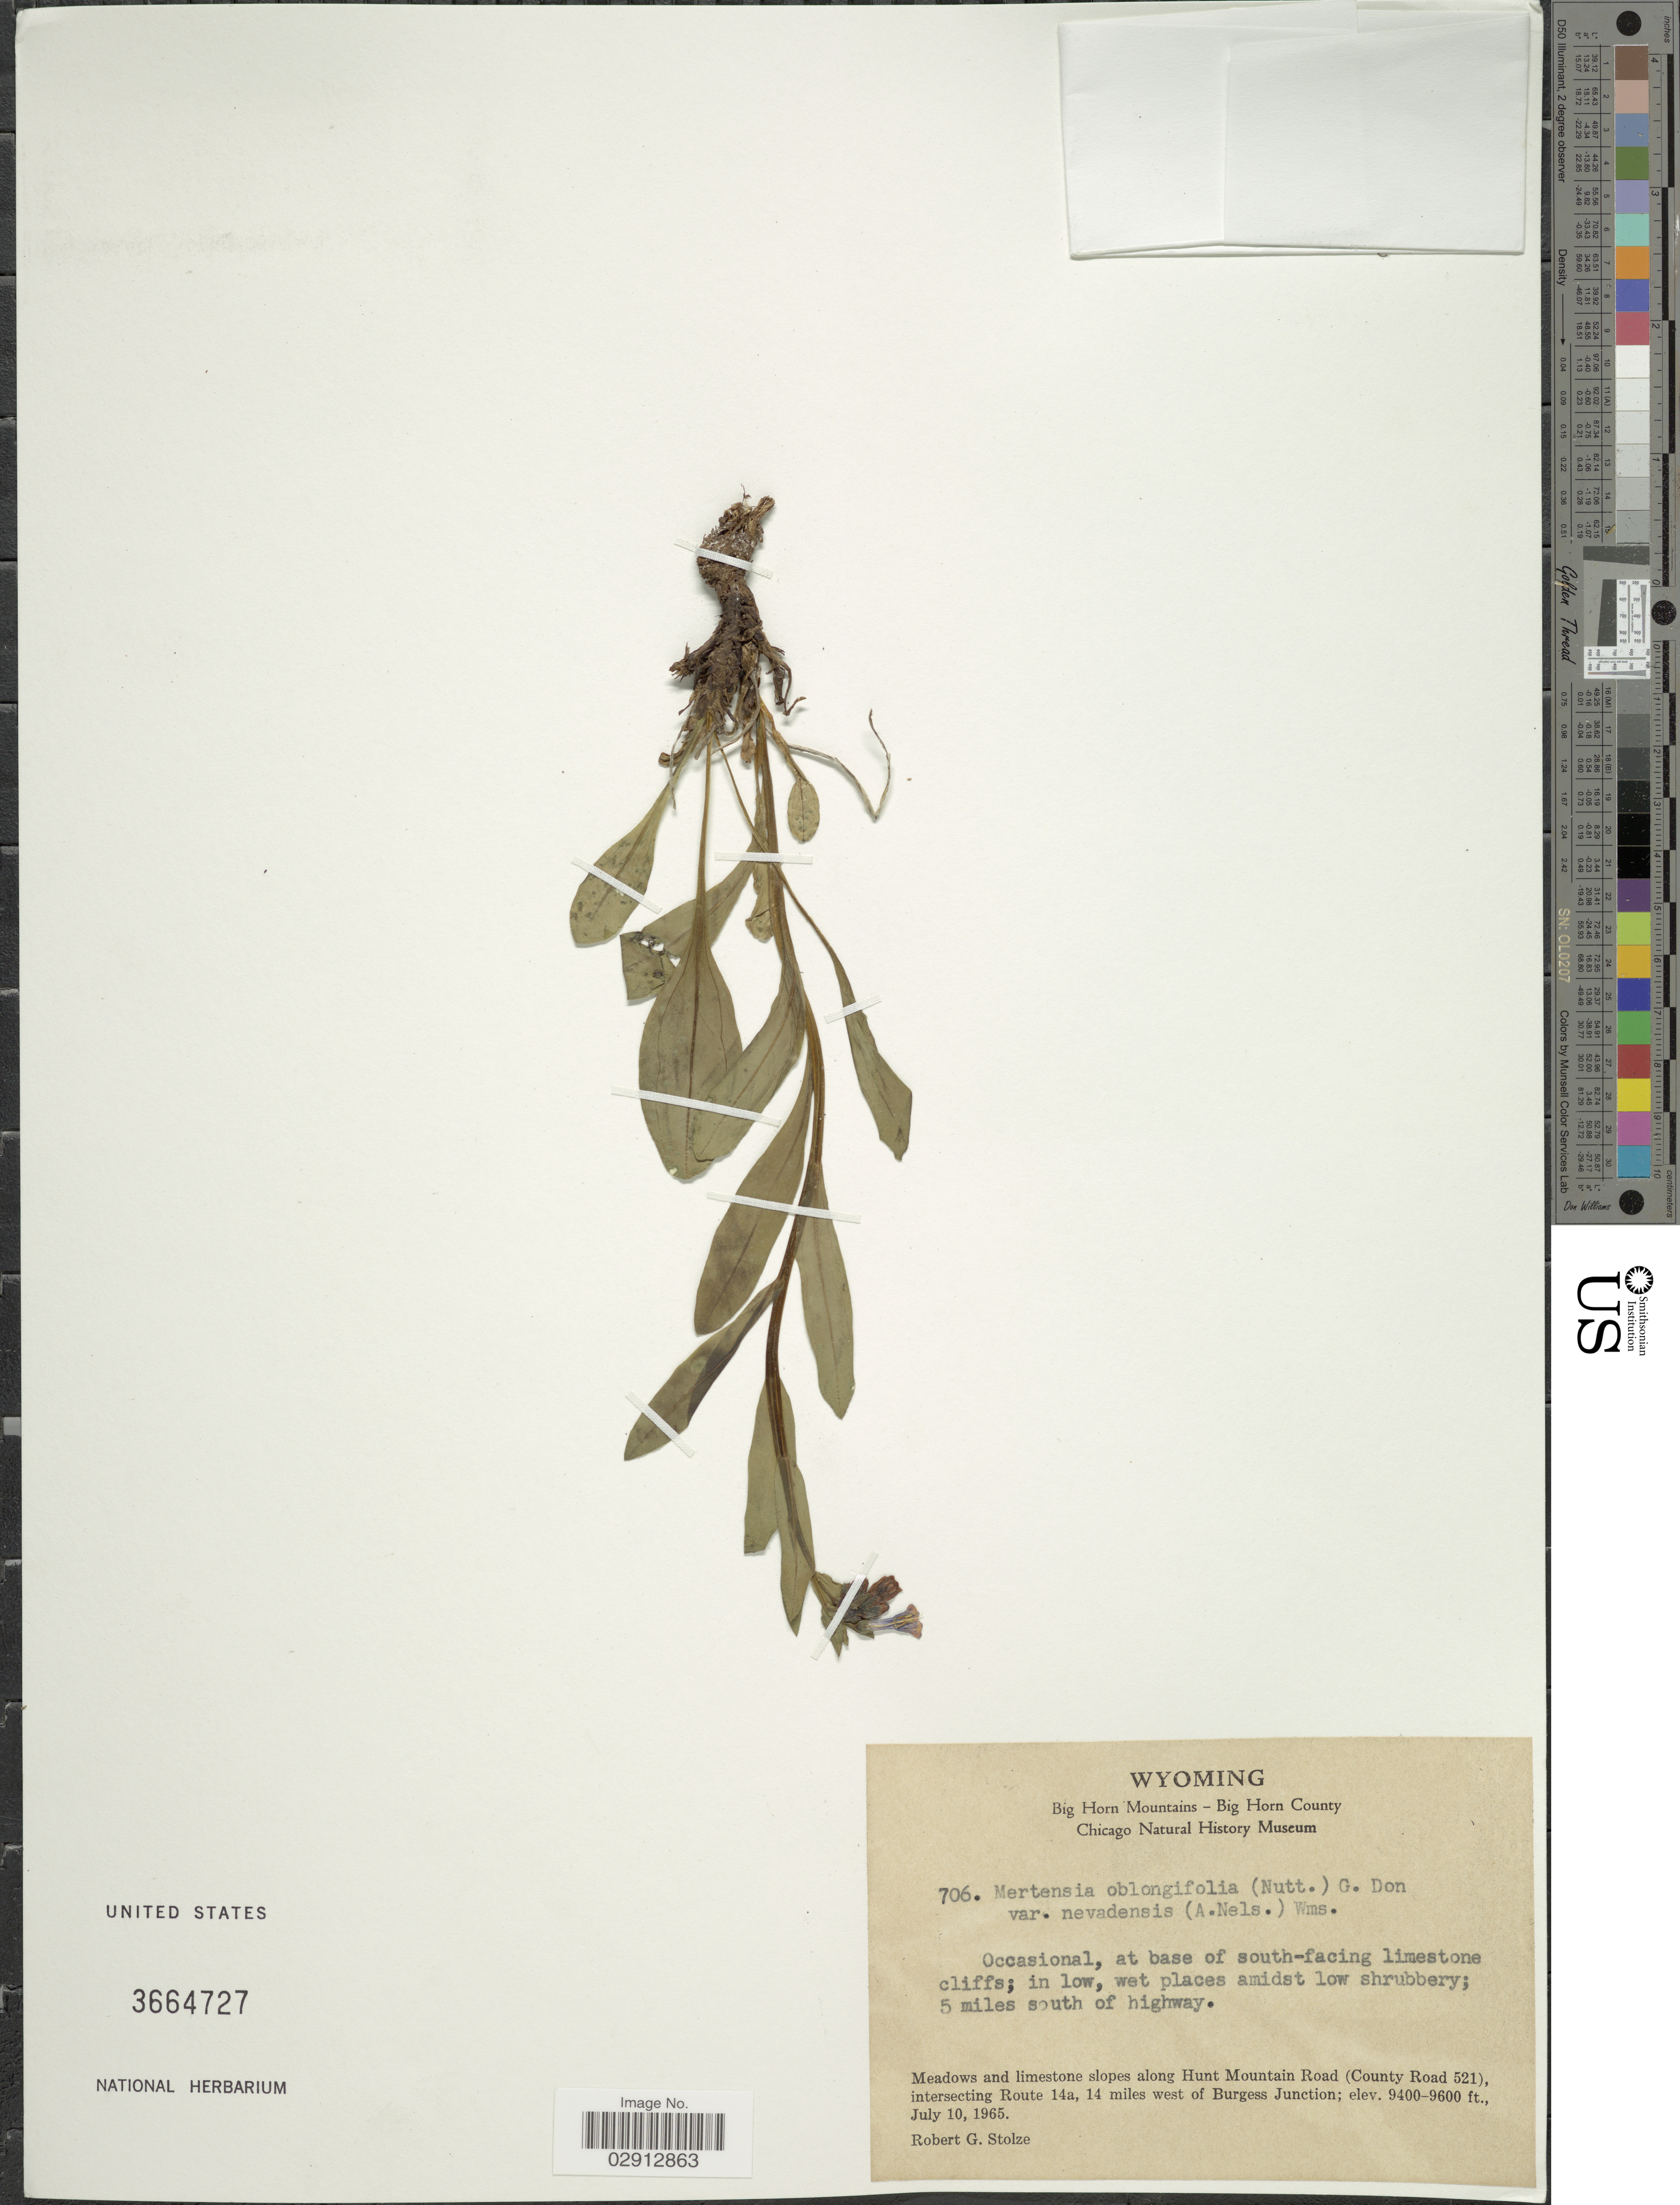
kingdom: Plantae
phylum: Tracheophyta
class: Magnoliopsida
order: Boraginales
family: Boraginaceae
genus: Mertensia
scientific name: Mertensia oblongifolia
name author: (Nutt.) G. Don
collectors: R. G. Stolze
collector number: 706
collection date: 1965-07-10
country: United States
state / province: Wyoming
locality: Big Horn Mountains - Big Horn County. 5 miles south of highway. Meadows and limestone slopes along Hunt Mountain Road (County Road 521), intersecting Route 14a, 14 miles west of Burgess Junction.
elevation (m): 2865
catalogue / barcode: US 3664727